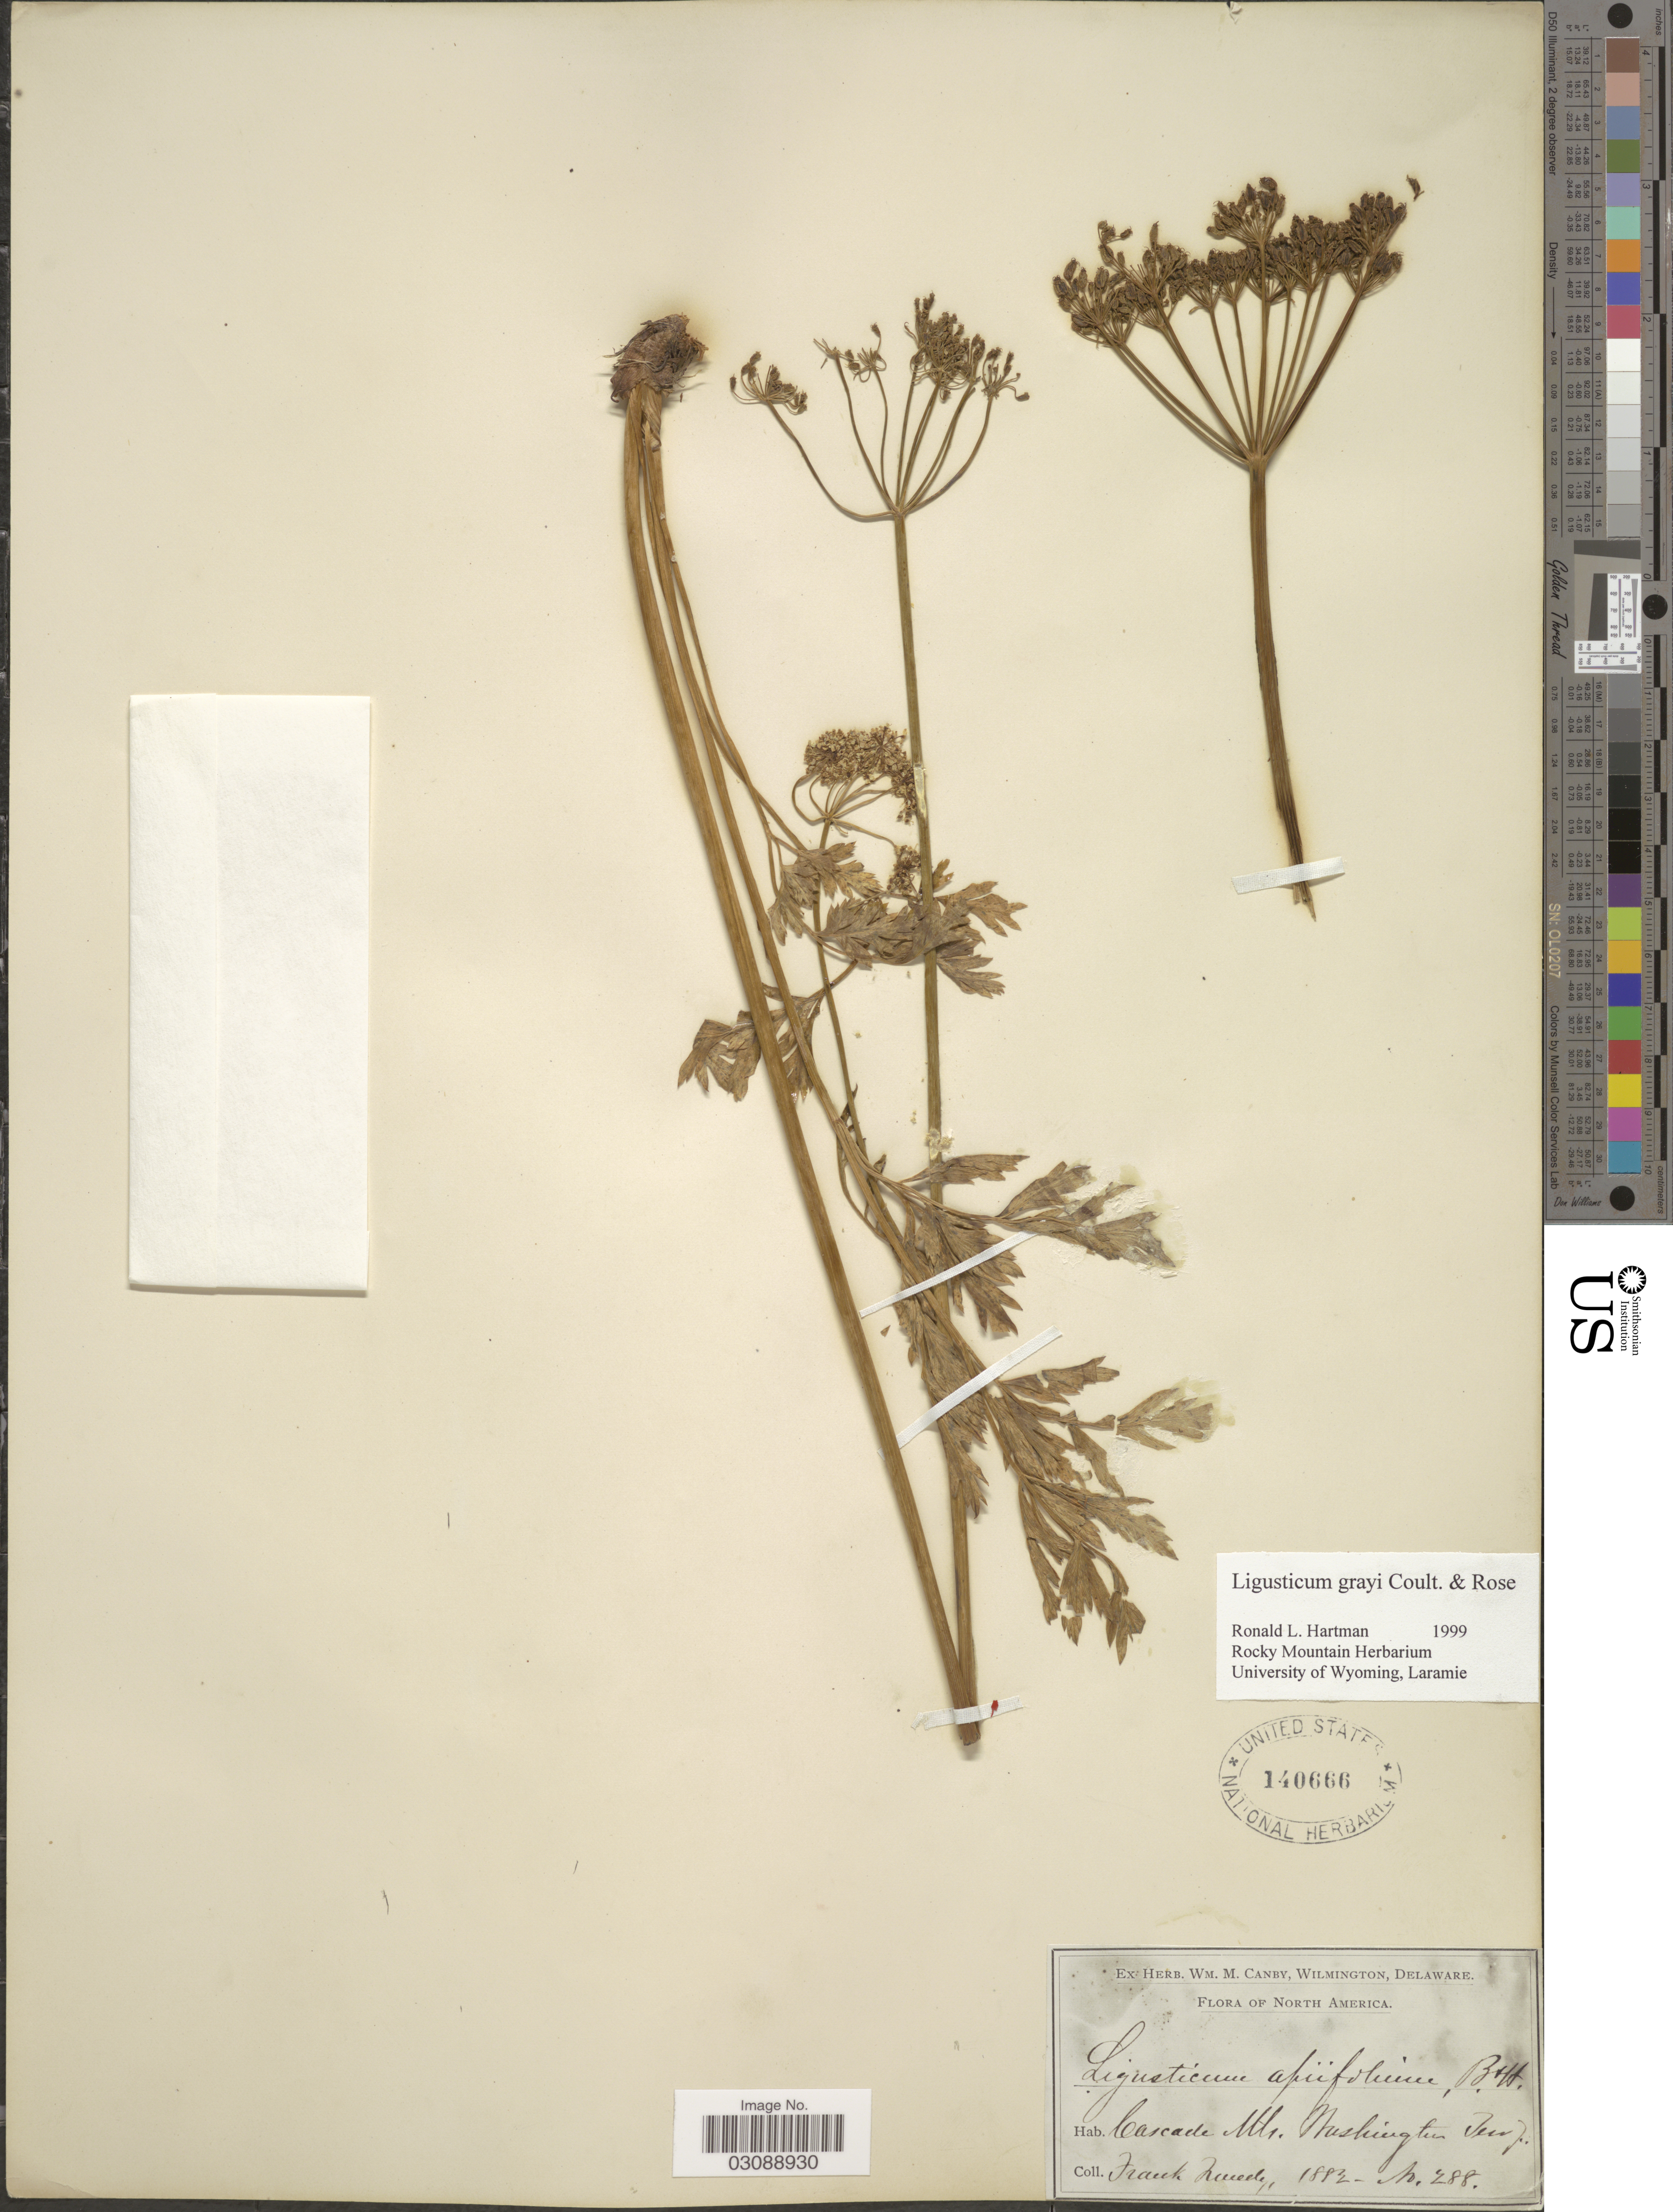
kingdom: Plantae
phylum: Tracheophyta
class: Magnoliopsida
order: Apiales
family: Apiaceae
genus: Ligusticum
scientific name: Ligusticum grayi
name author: J.M. Coult. & Rose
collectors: F. Tweedy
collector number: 288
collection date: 1882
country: United States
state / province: Washington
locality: Cascade Mts. Washington Terr.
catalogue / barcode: US 140666